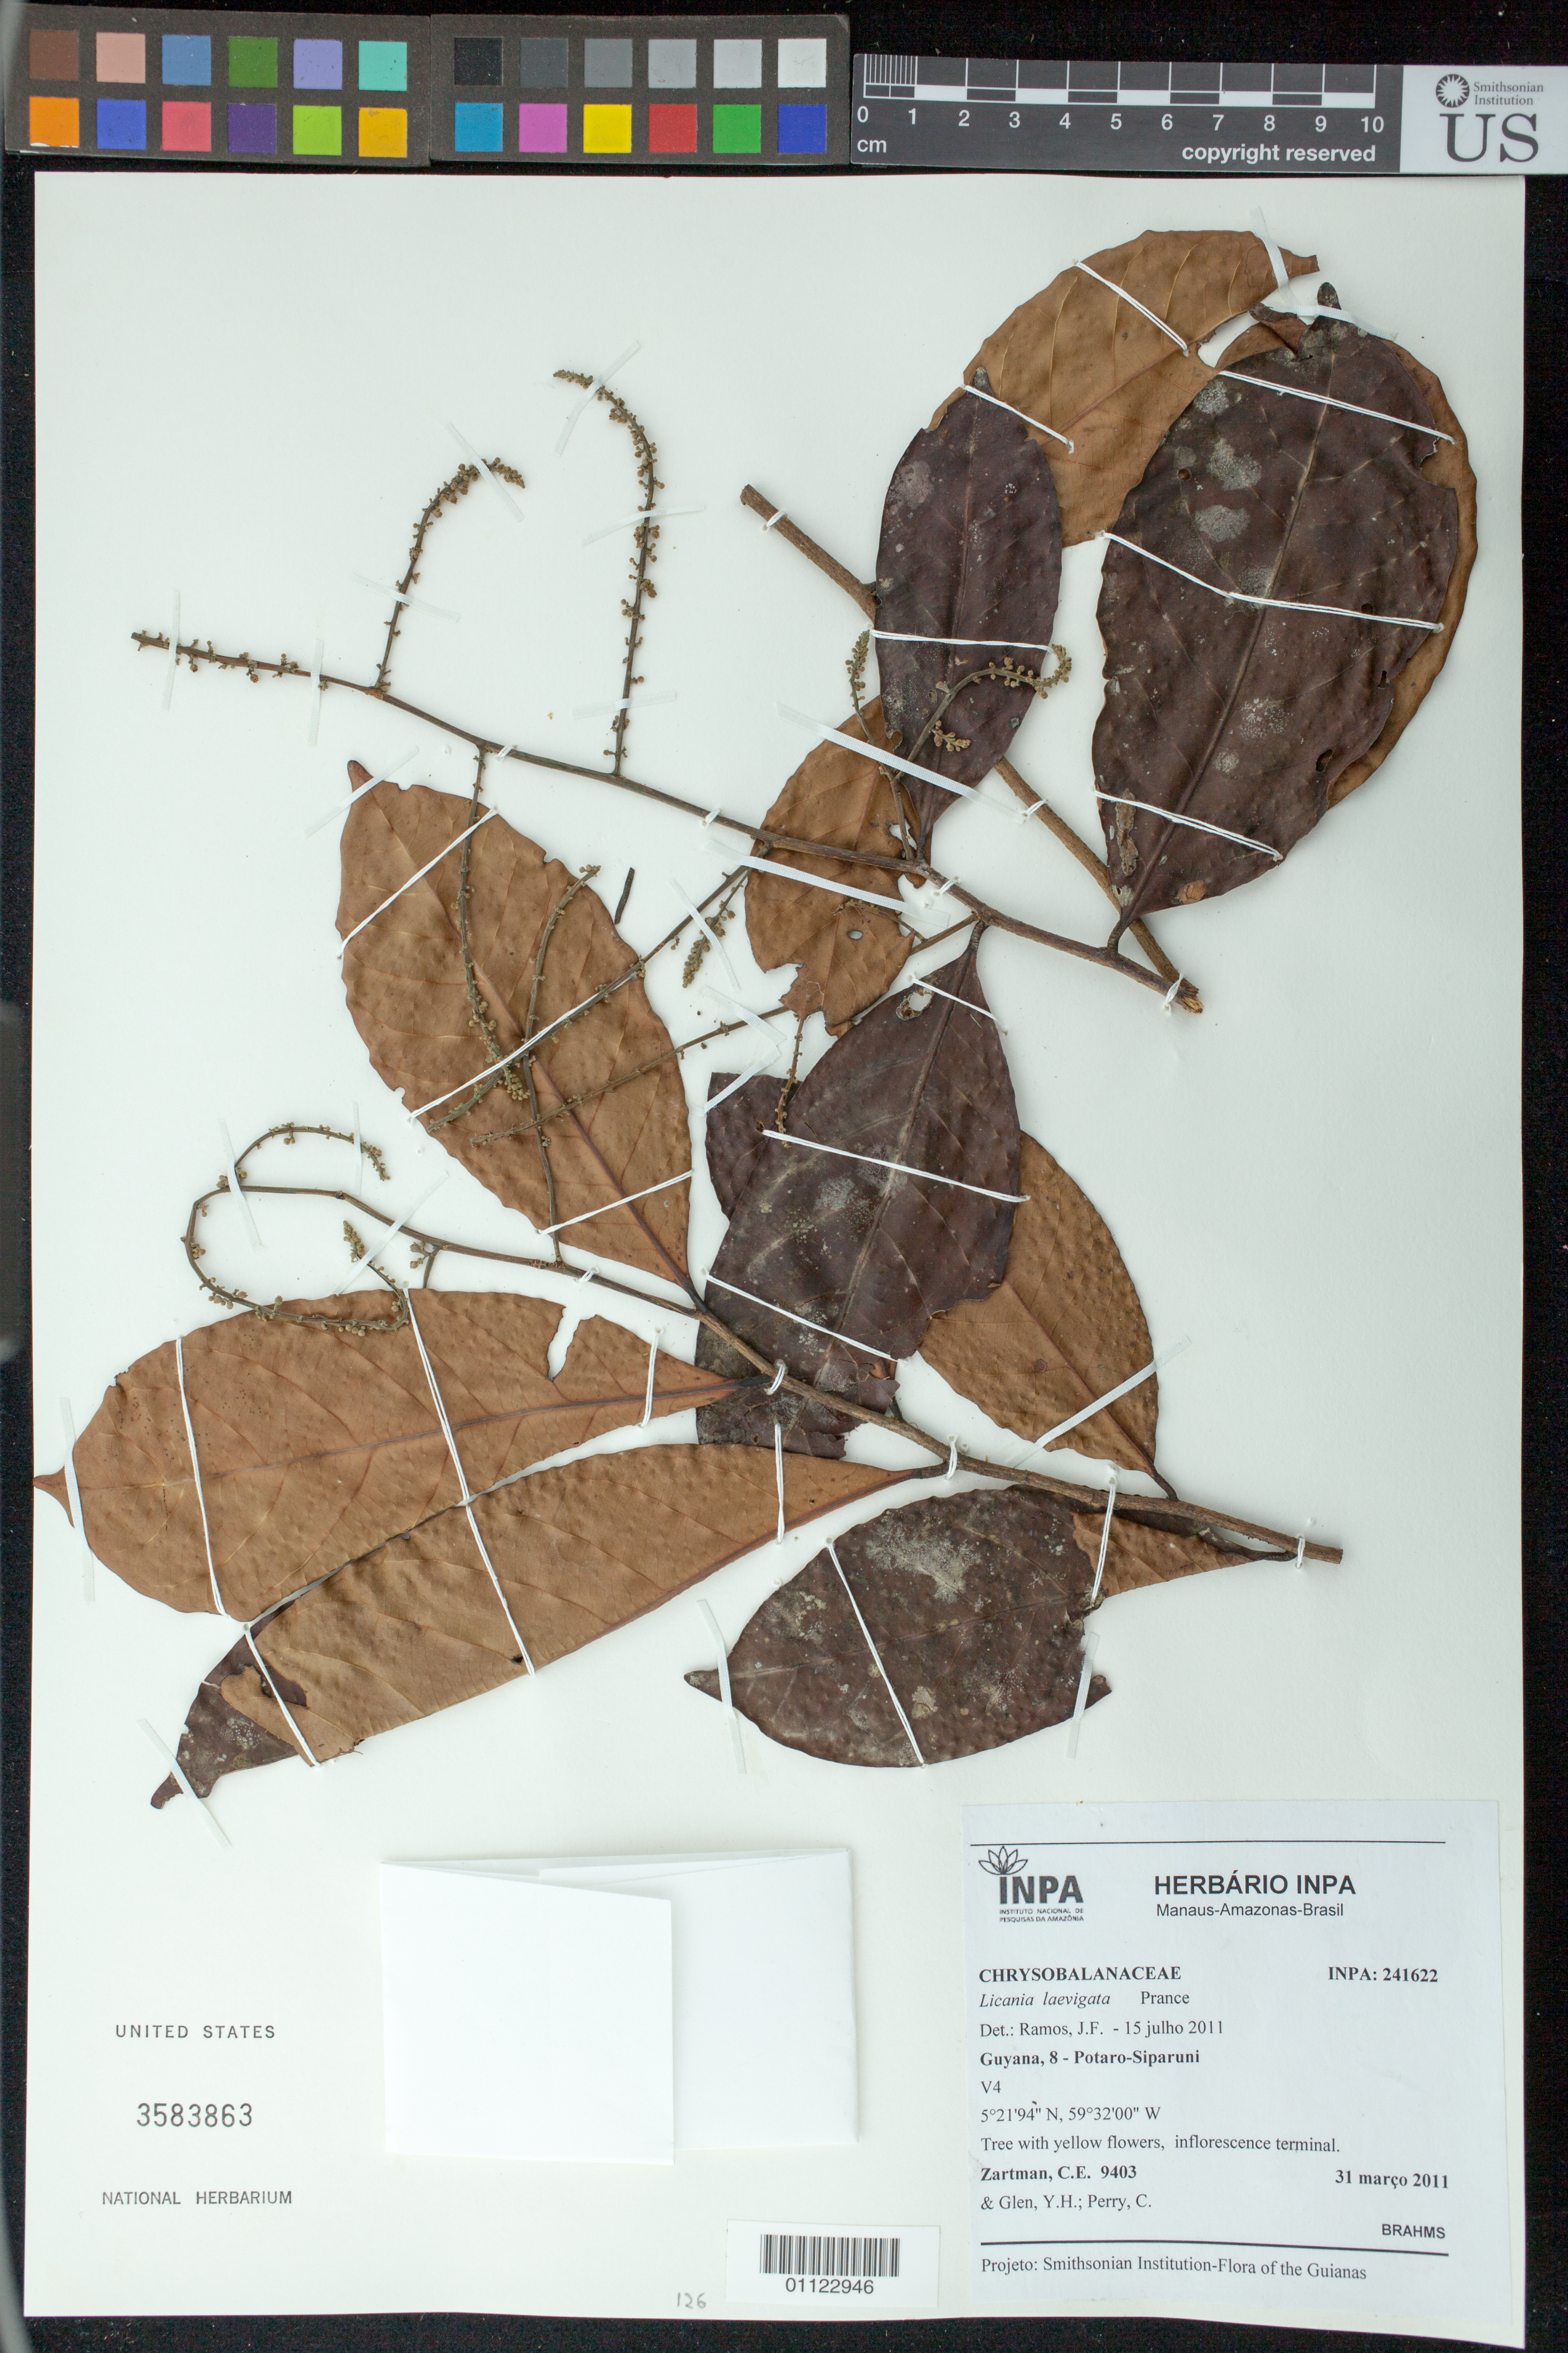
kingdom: Plantae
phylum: Tracheophyta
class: Magnoliopsida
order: Malpighiales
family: Chrysobalanaceae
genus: Hymenopus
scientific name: Hymenopus laevigatus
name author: (Prance) Sothers & Prance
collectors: C. Zartman, Y. Glen & C. Perry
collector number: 9403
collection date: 2011-03-31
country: Guyana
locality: Guyana, 8 - Potaro-Siparuni. V4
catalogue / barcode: US 3583863